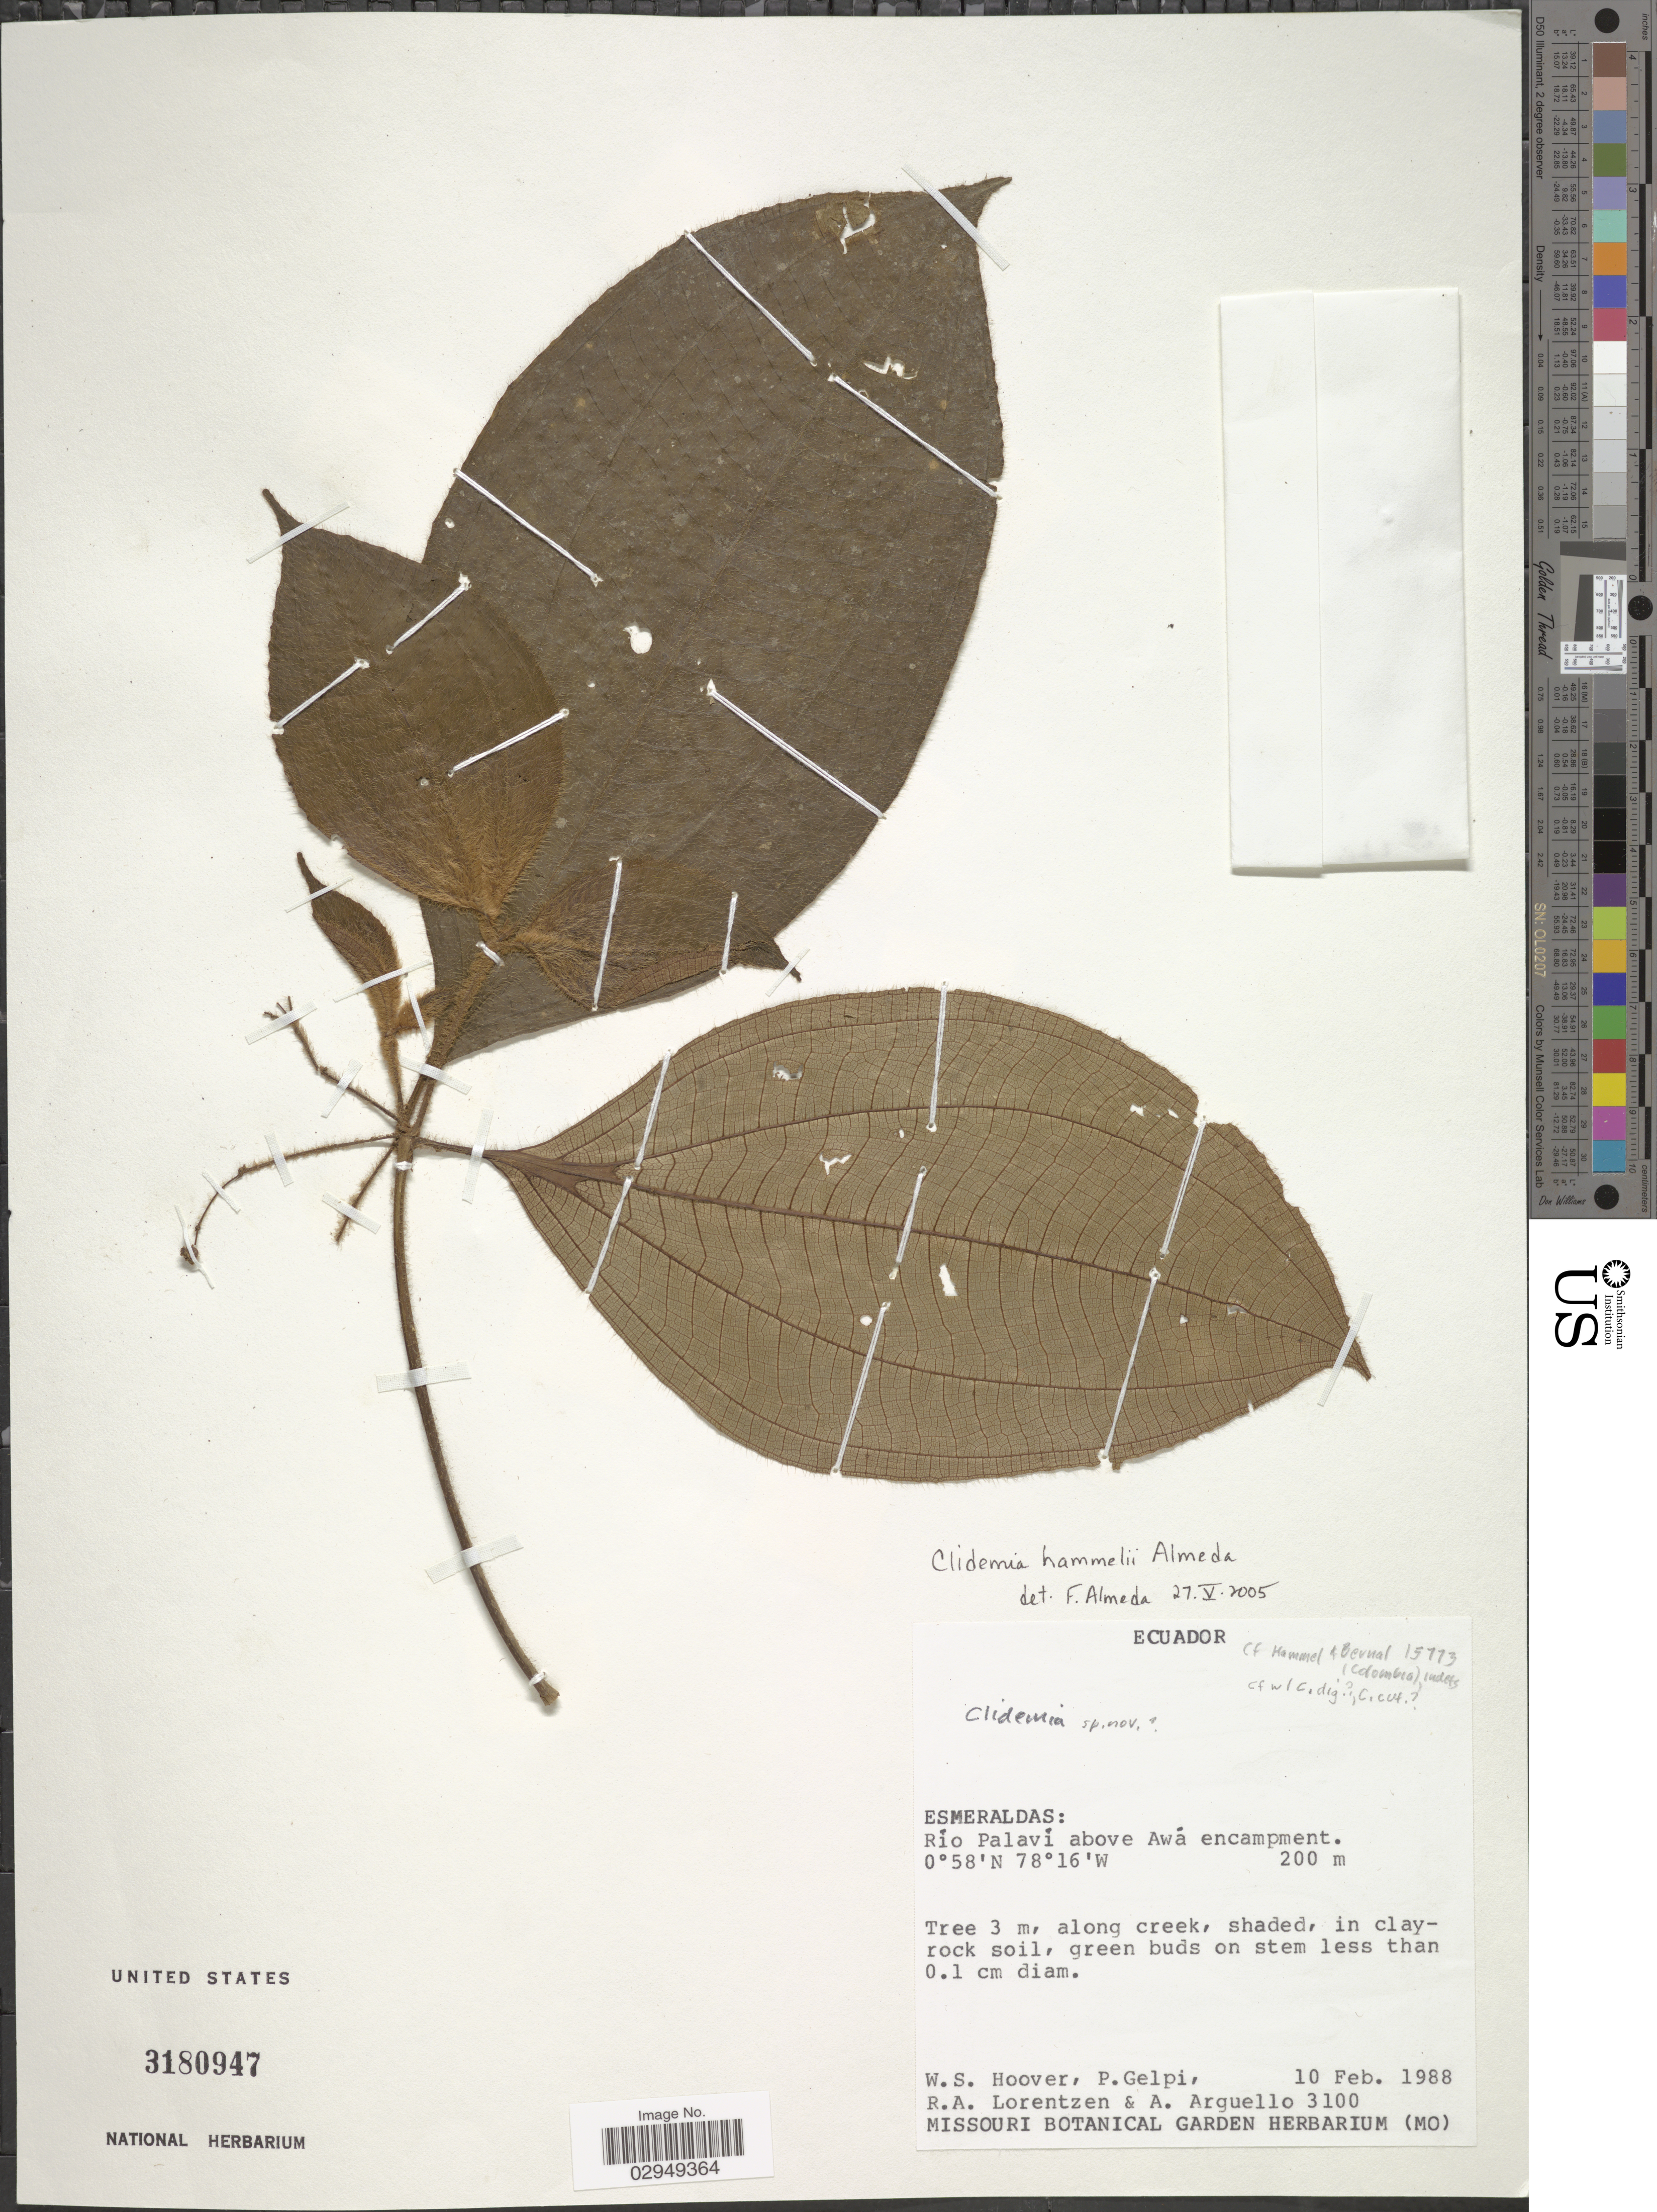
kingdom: Plantae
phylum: Tracheophyta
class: Magnoliopsida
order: Myrtales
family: Melastomataceae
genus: Clidemia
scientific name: Clidemia hammelii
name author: Almeda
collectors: W. S. Hoover, P. Gelpi, R. Lorentzen & A. Arguello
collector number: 3100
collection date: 1988-02-10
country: Ecuador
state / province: Esmeraldas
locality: Esmeraldas: Río Palaví above Awá encampment.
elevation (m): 200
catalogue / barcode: US 3180947